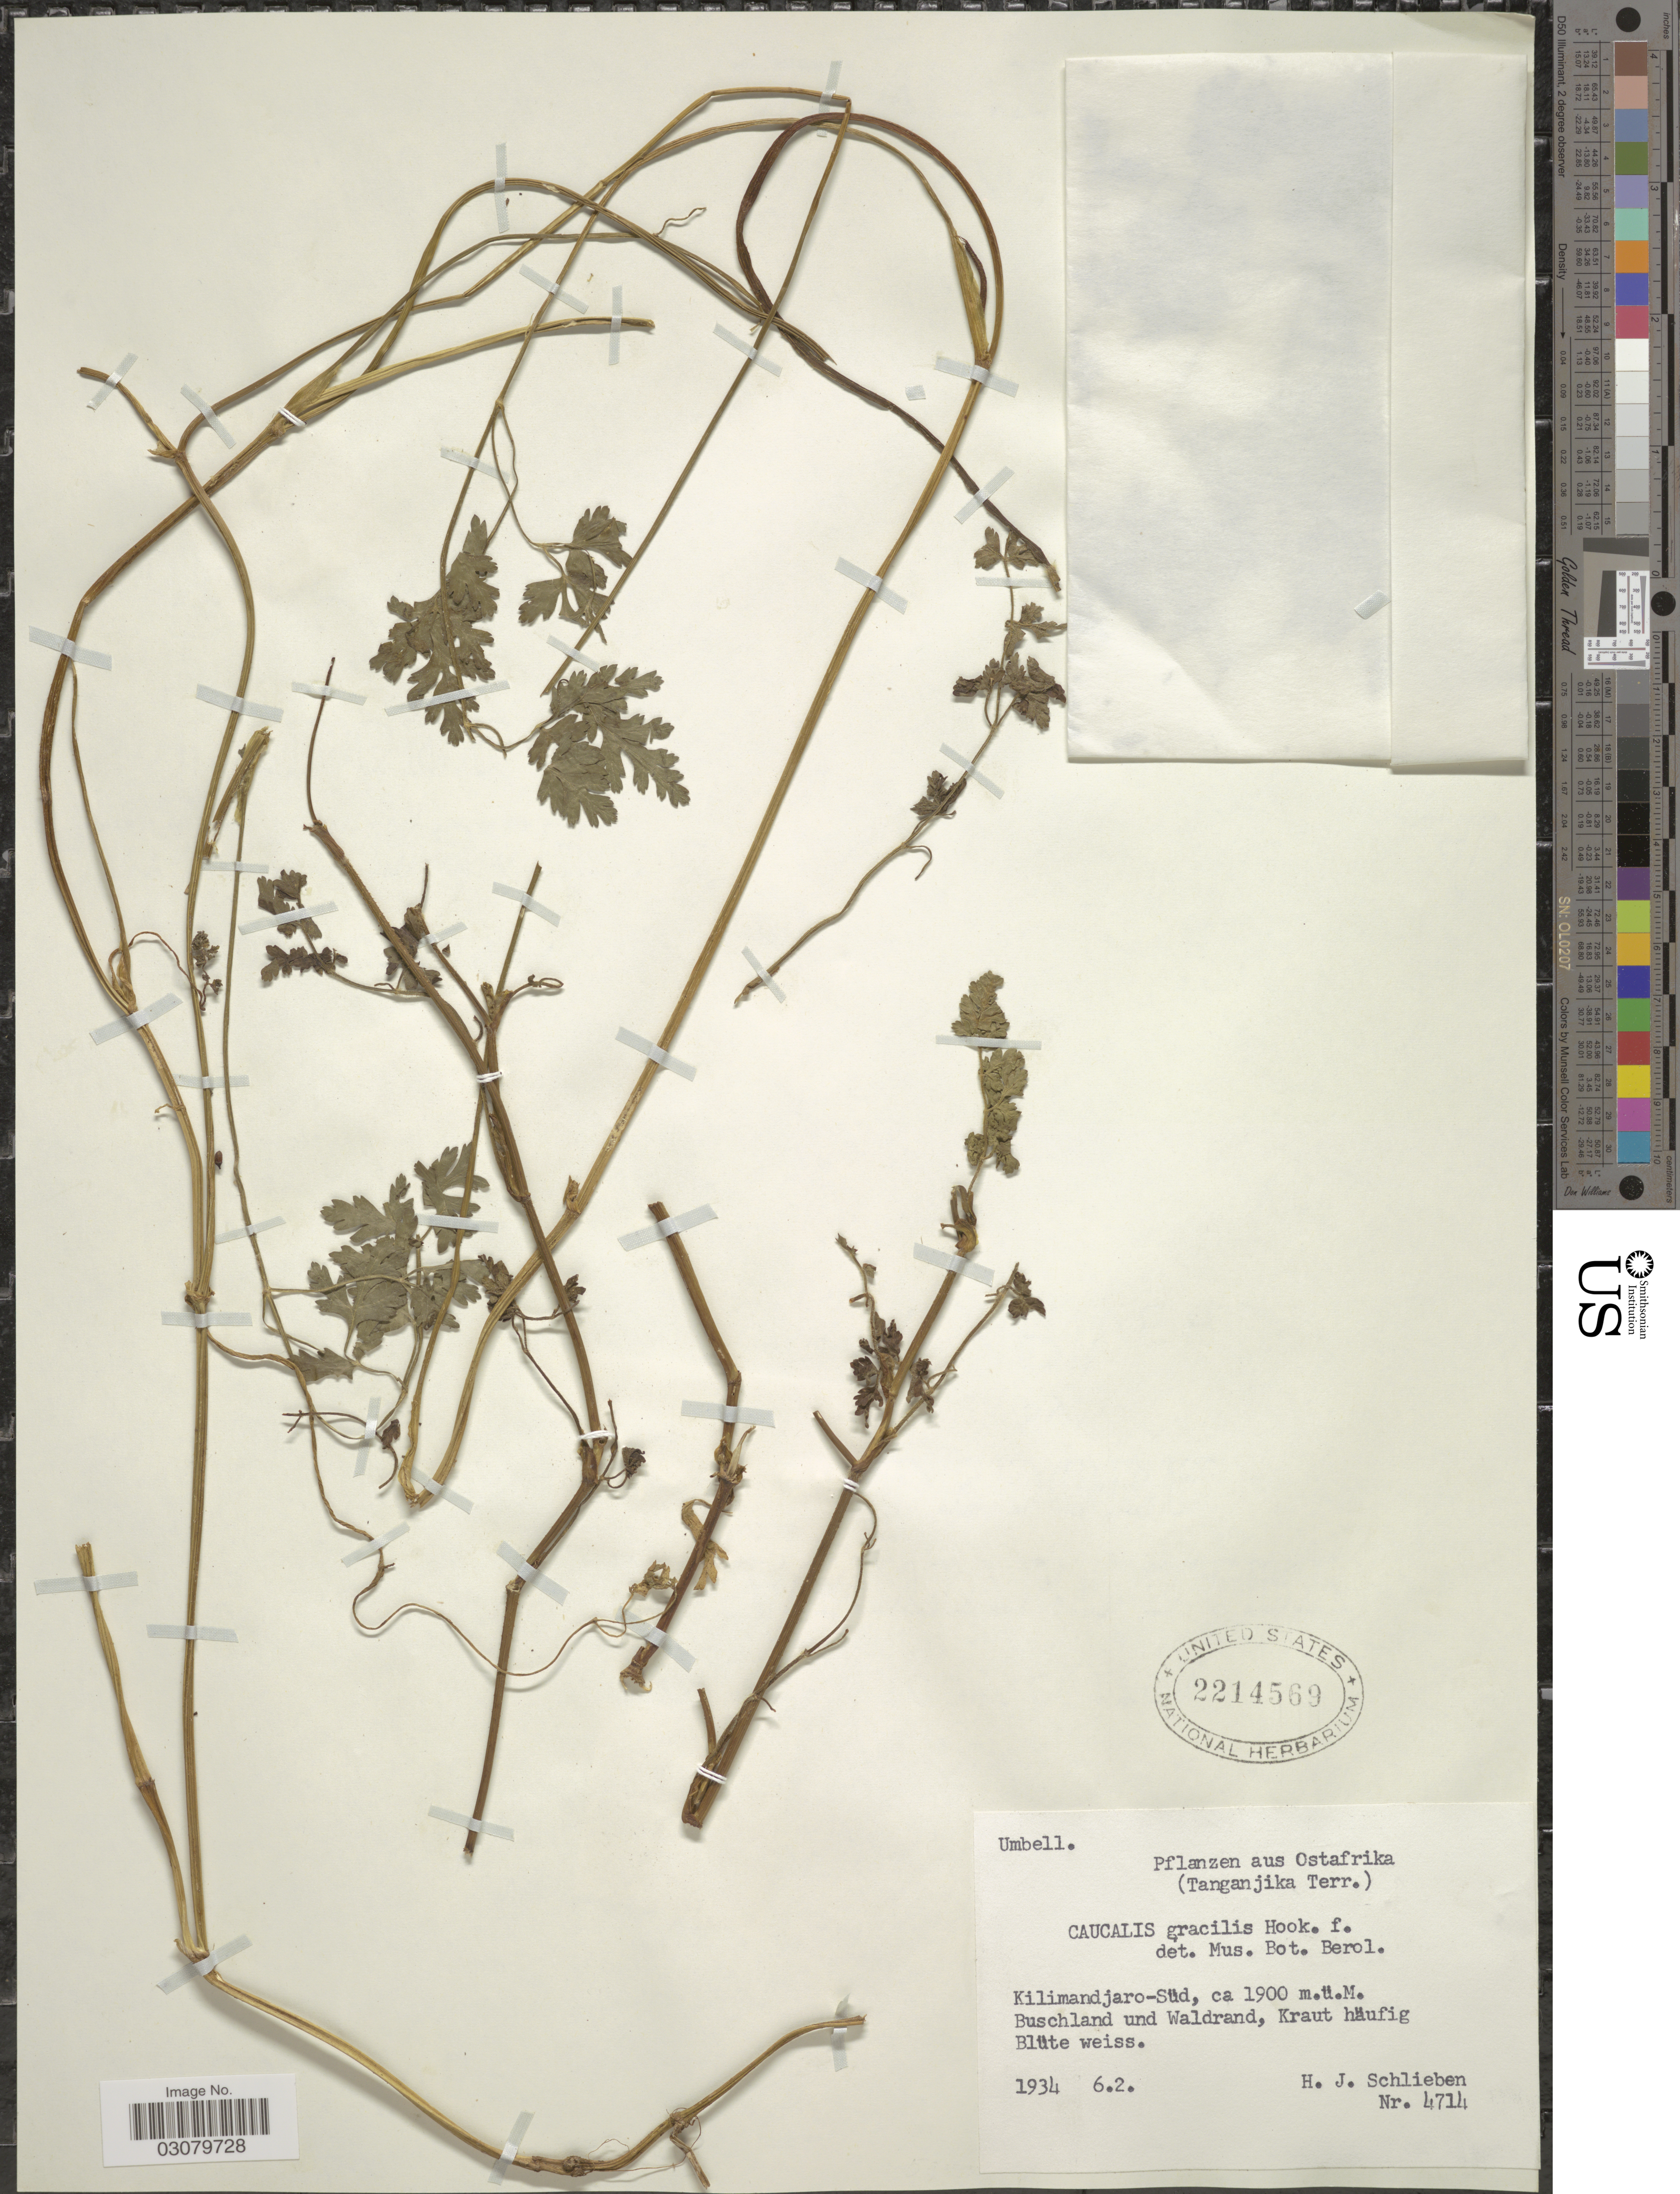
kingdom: Plantae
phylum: Tracheophyta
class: Magnoliopsida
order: Apiales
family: Apiaceae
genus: Caucalis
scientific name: Caucalis gracilis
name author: (Hook. f.) H. Wolff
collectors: H. J. Schlieben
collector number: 4714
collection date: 1934-02-06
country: Tanzania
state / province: Kilimanjaro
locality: Ostafrika (Tanganjika Terr.) Kilimandjaro-Süd. Buschland und Waldrand, Kraut häufig Blüte weiss.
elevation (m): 1900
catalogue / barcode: US 2214569